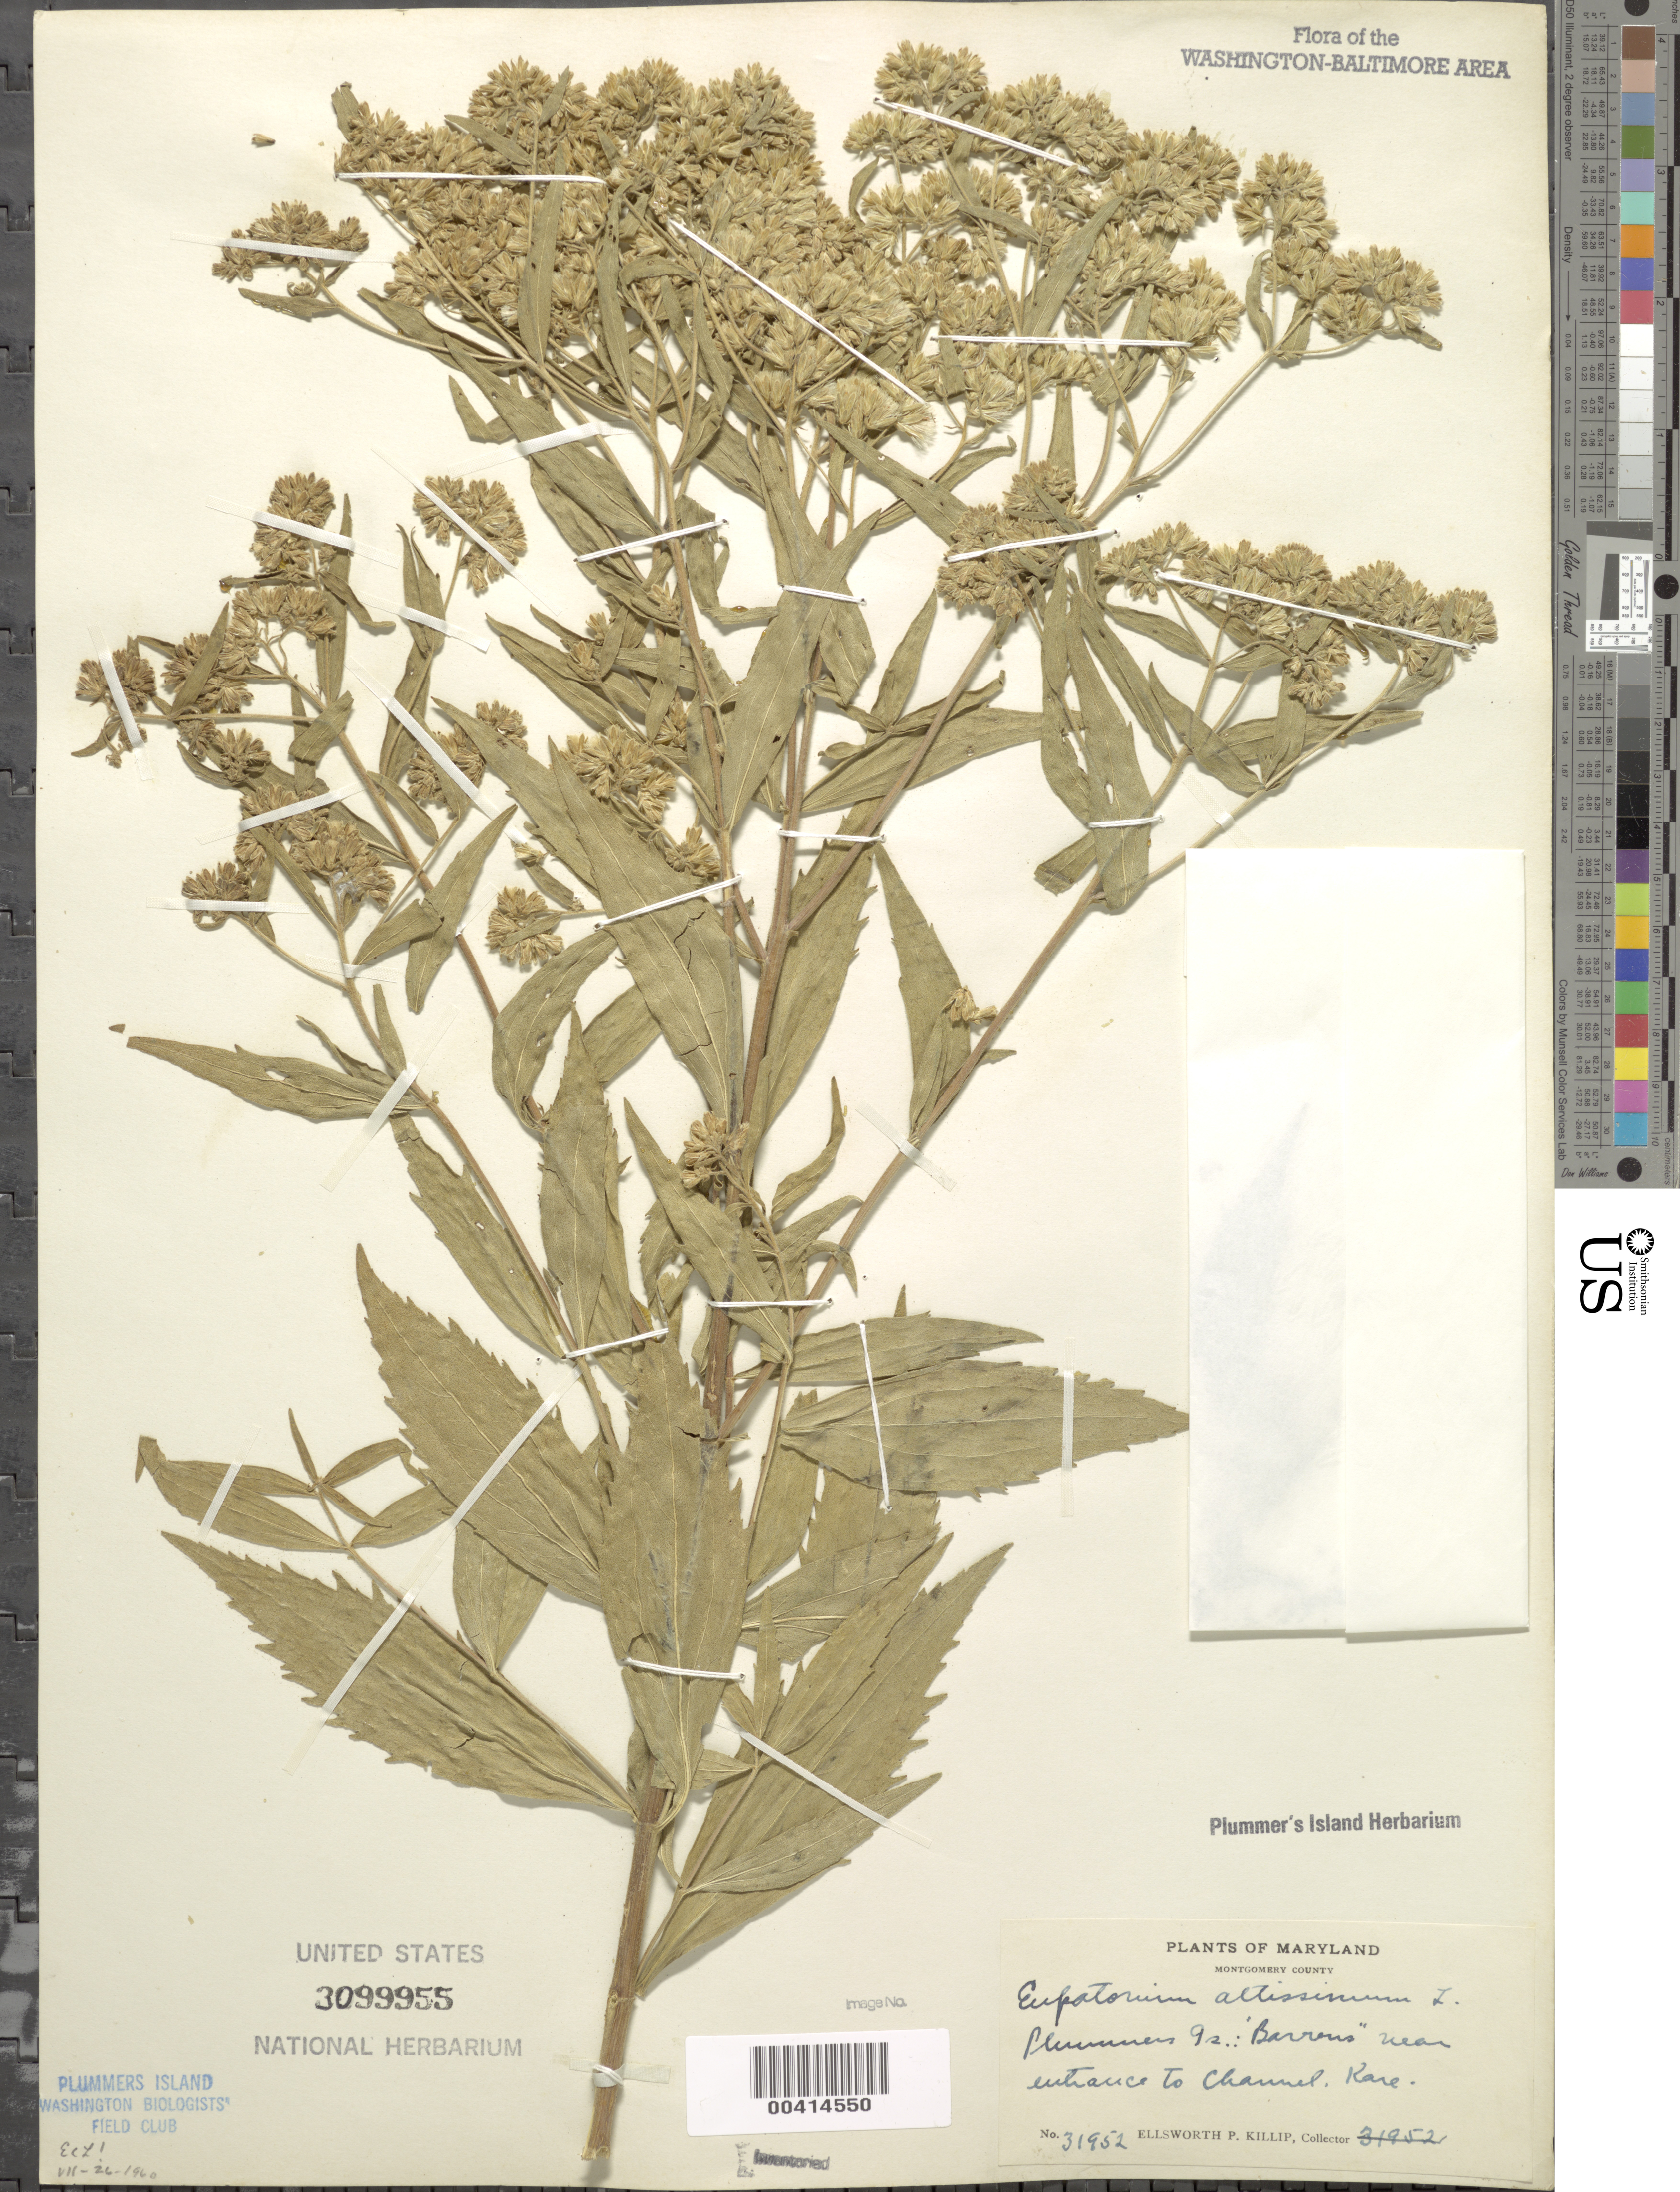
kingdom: Plantae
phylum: Tracheophyta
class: Magnoliopsida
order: Asterales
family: Asteraceae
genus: Eupatorium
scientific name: Eupatorium altissimum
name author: L.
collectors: E. P. Killip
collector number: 31952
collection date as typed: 1936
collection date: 1936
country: United States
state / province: Maryland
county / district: Montgomery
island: Plummers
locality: Plummer's Island; "barrens" near entrance to channel C. & O. Canal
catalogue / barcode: US 3099955